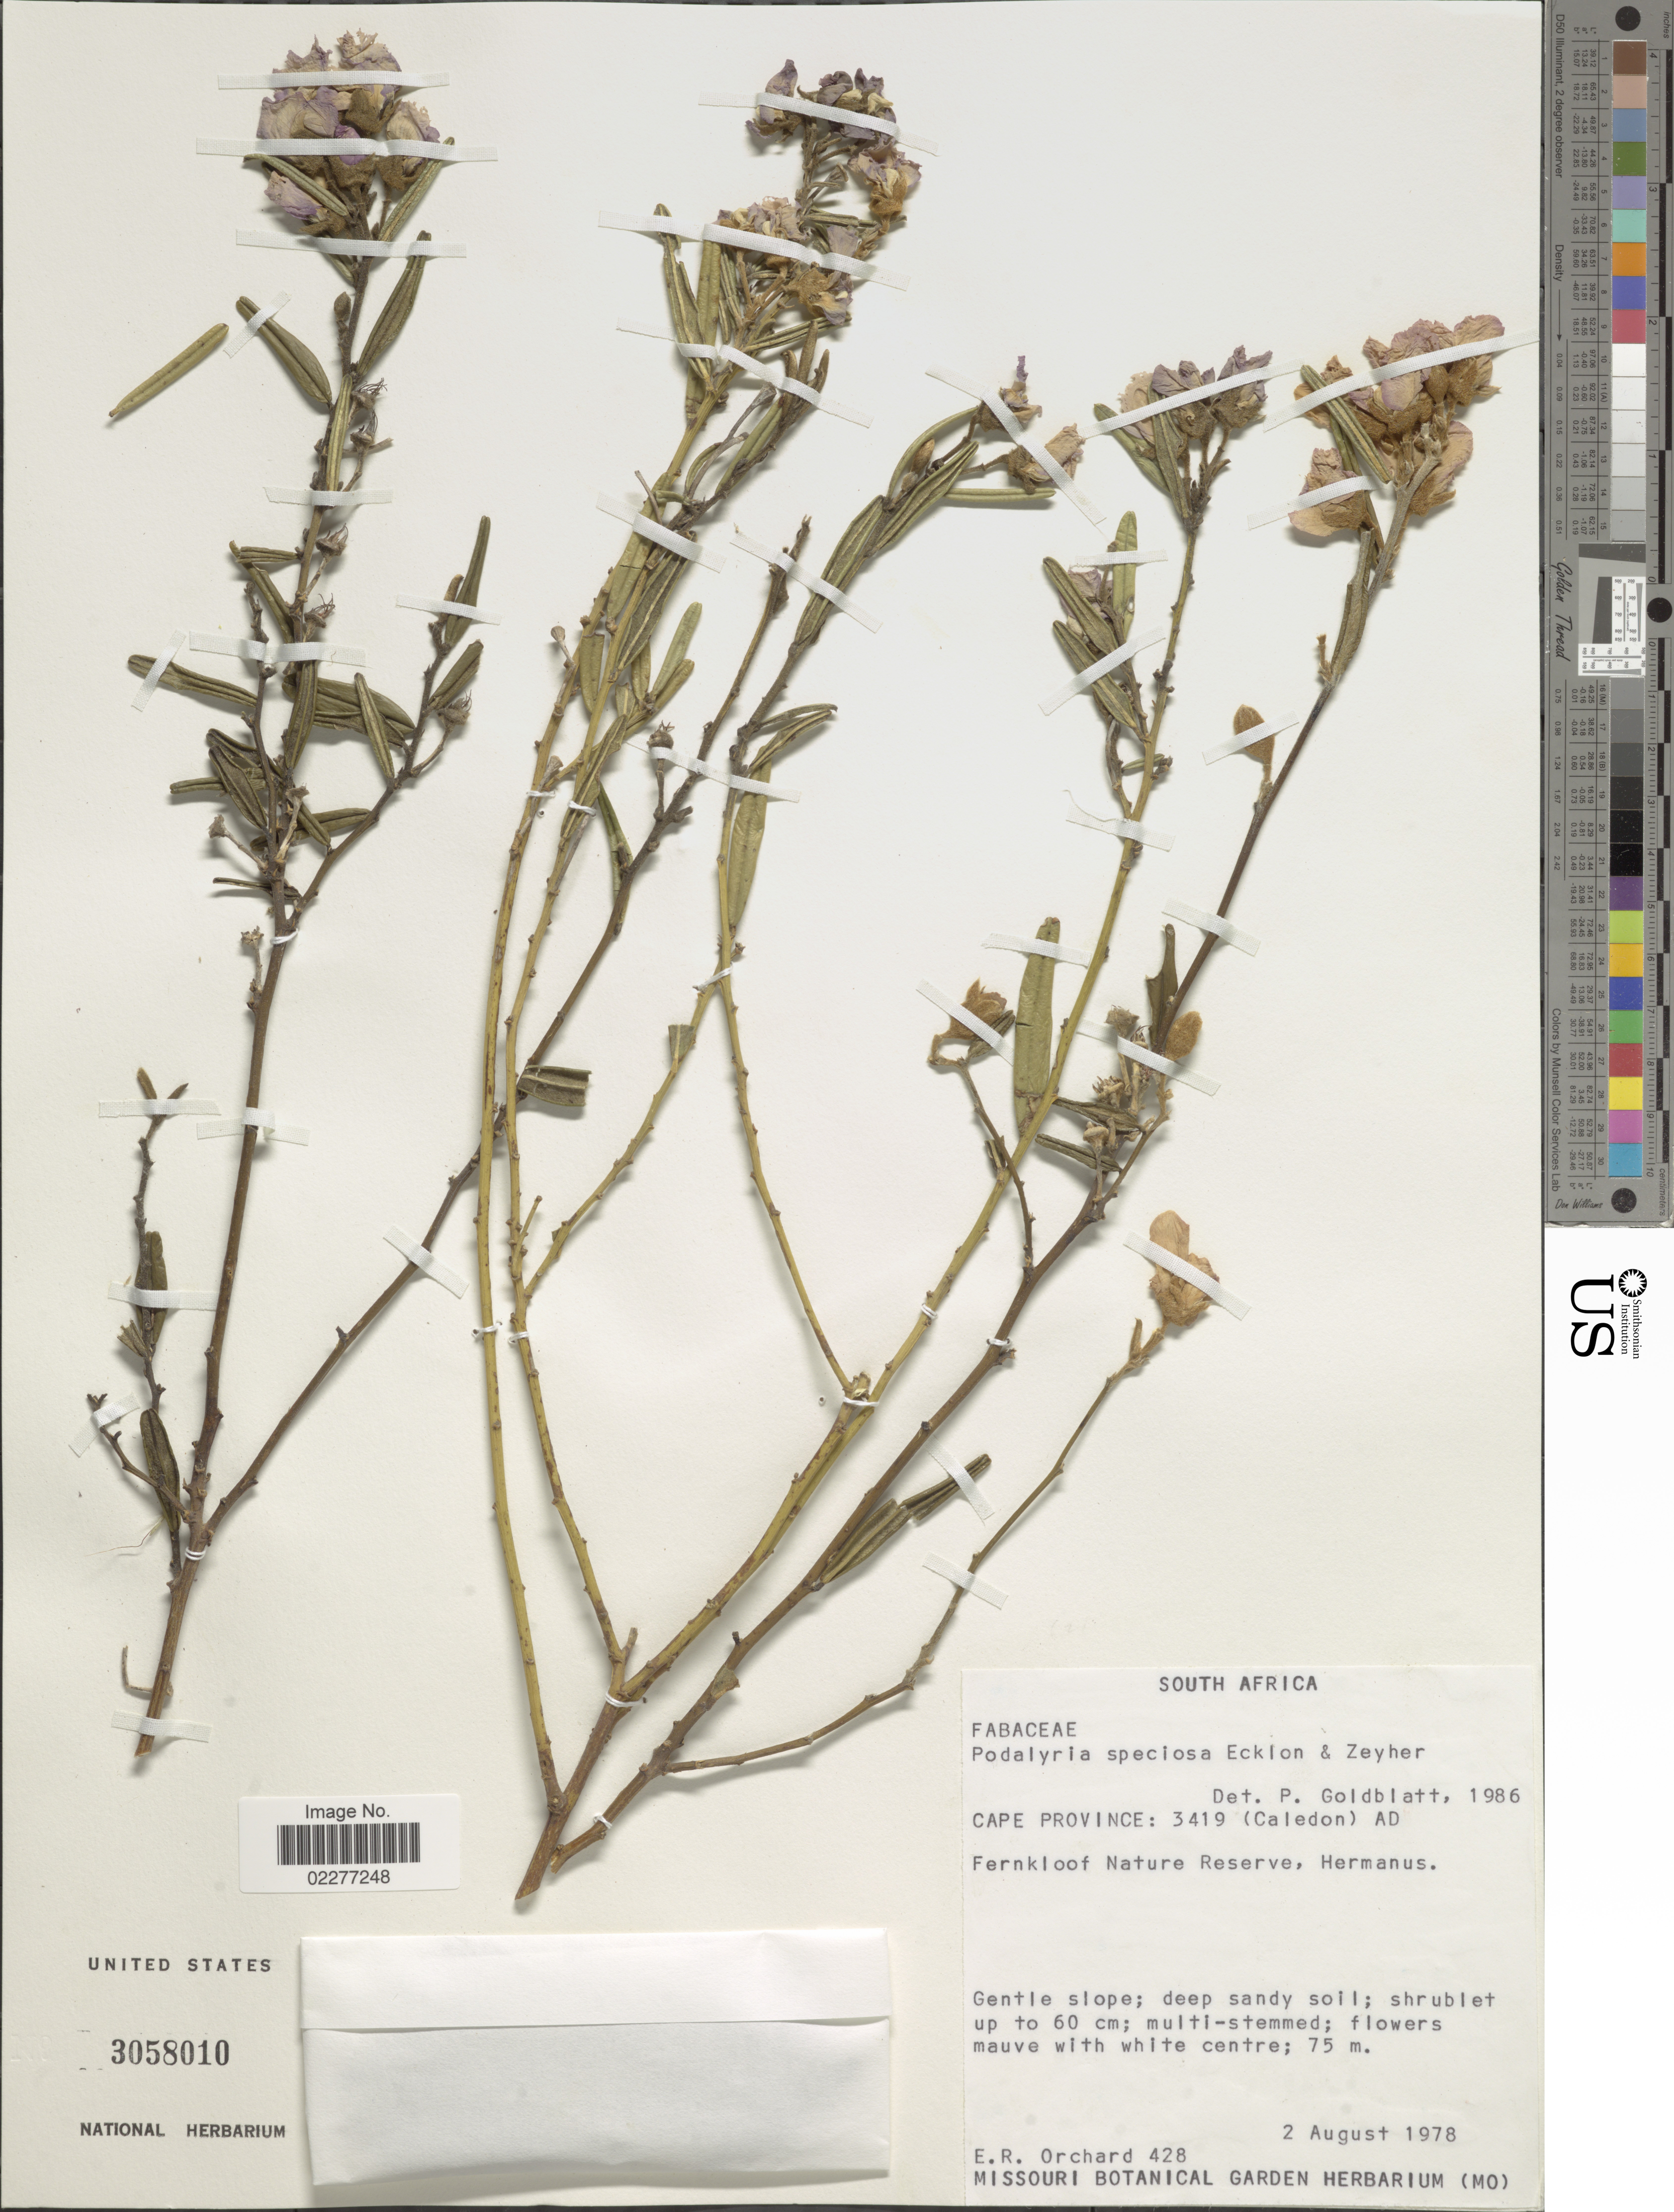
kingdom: Plantae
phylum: Tracheophyta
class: Magnoliopsida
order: Fabales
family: Fabaceae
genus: Podalyria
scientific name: Podalyria speciosa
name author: Eckl. & Zeyh.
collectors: E. Orchard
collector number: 428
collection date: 1978-08-02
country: South Africa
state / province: Western Cape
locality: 3419 (Caledon) AD, Fernkloof Nature Reserve, Hermanus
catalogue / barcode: US 3058010